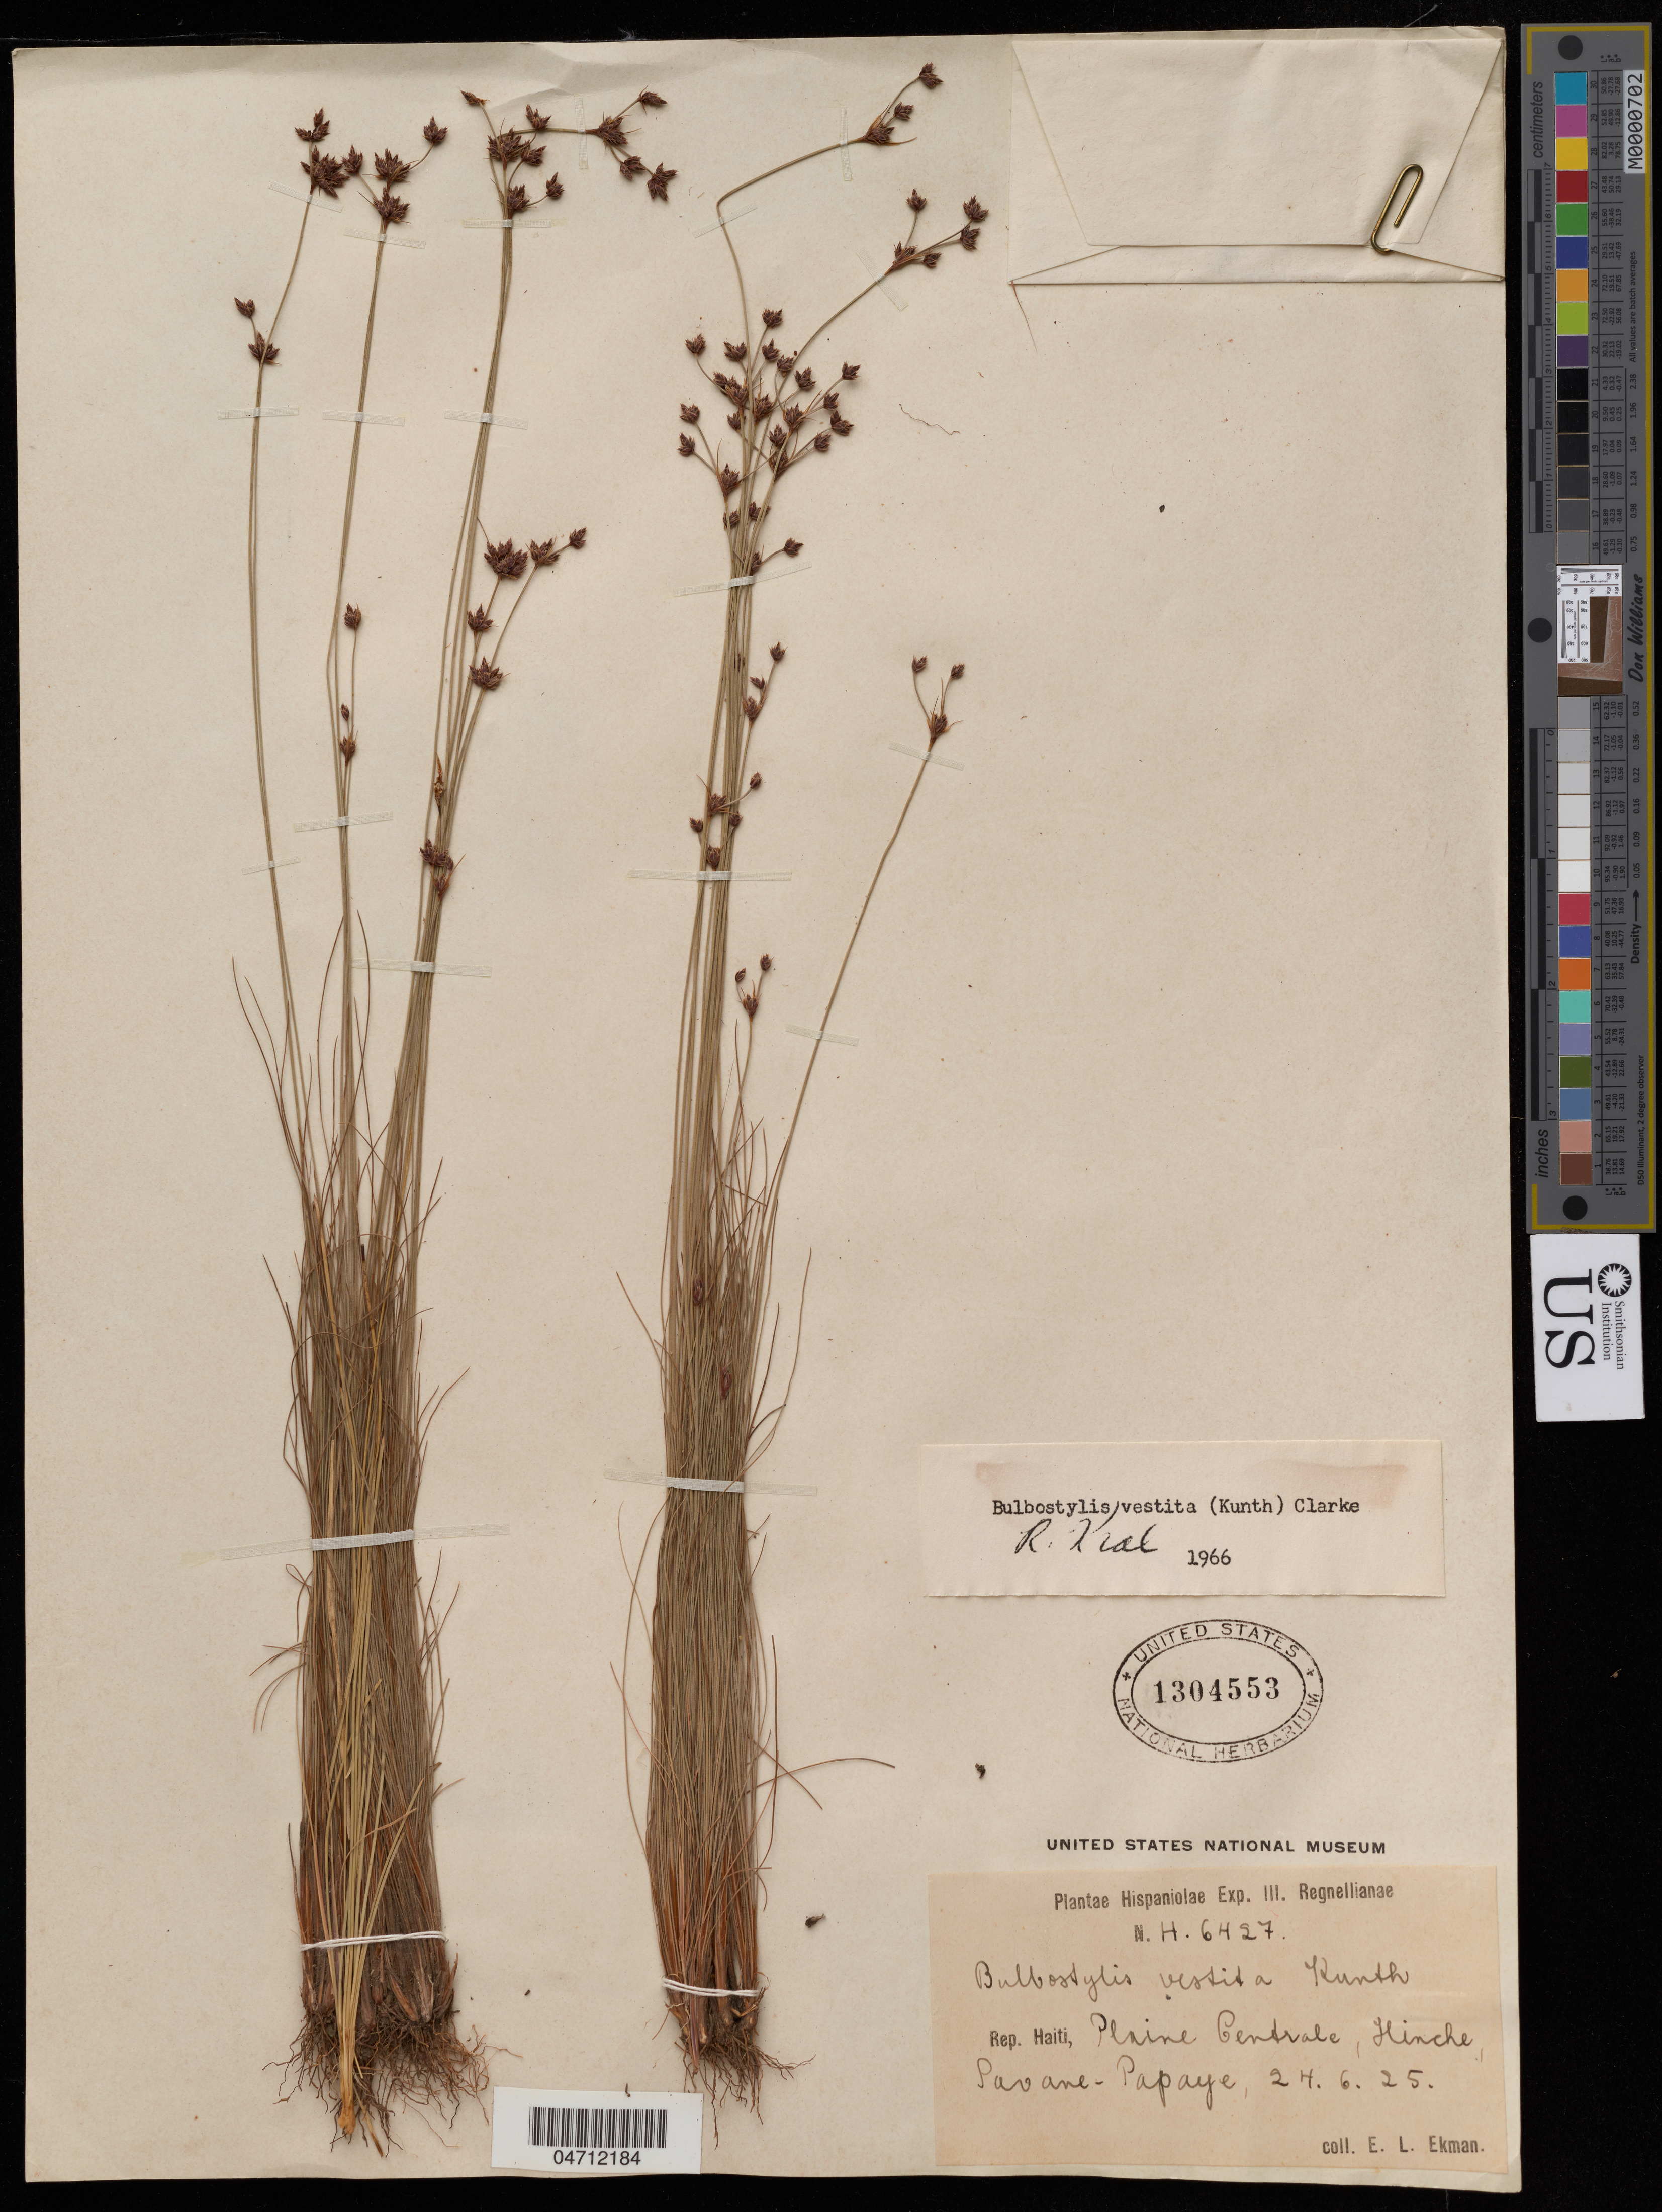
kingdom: Plantae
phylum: Tracheophyta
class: Liliopsida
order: Poales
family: Cyperaceae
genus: Bulbostylis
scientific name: Bulbostylis trilobata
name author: Kral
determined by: Kral, Robert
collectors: E. L. Ekman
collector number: H 6427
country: Haiti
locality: Plaine Centrale, Hinche, Pavane-Papaye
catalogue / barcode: US 1304553